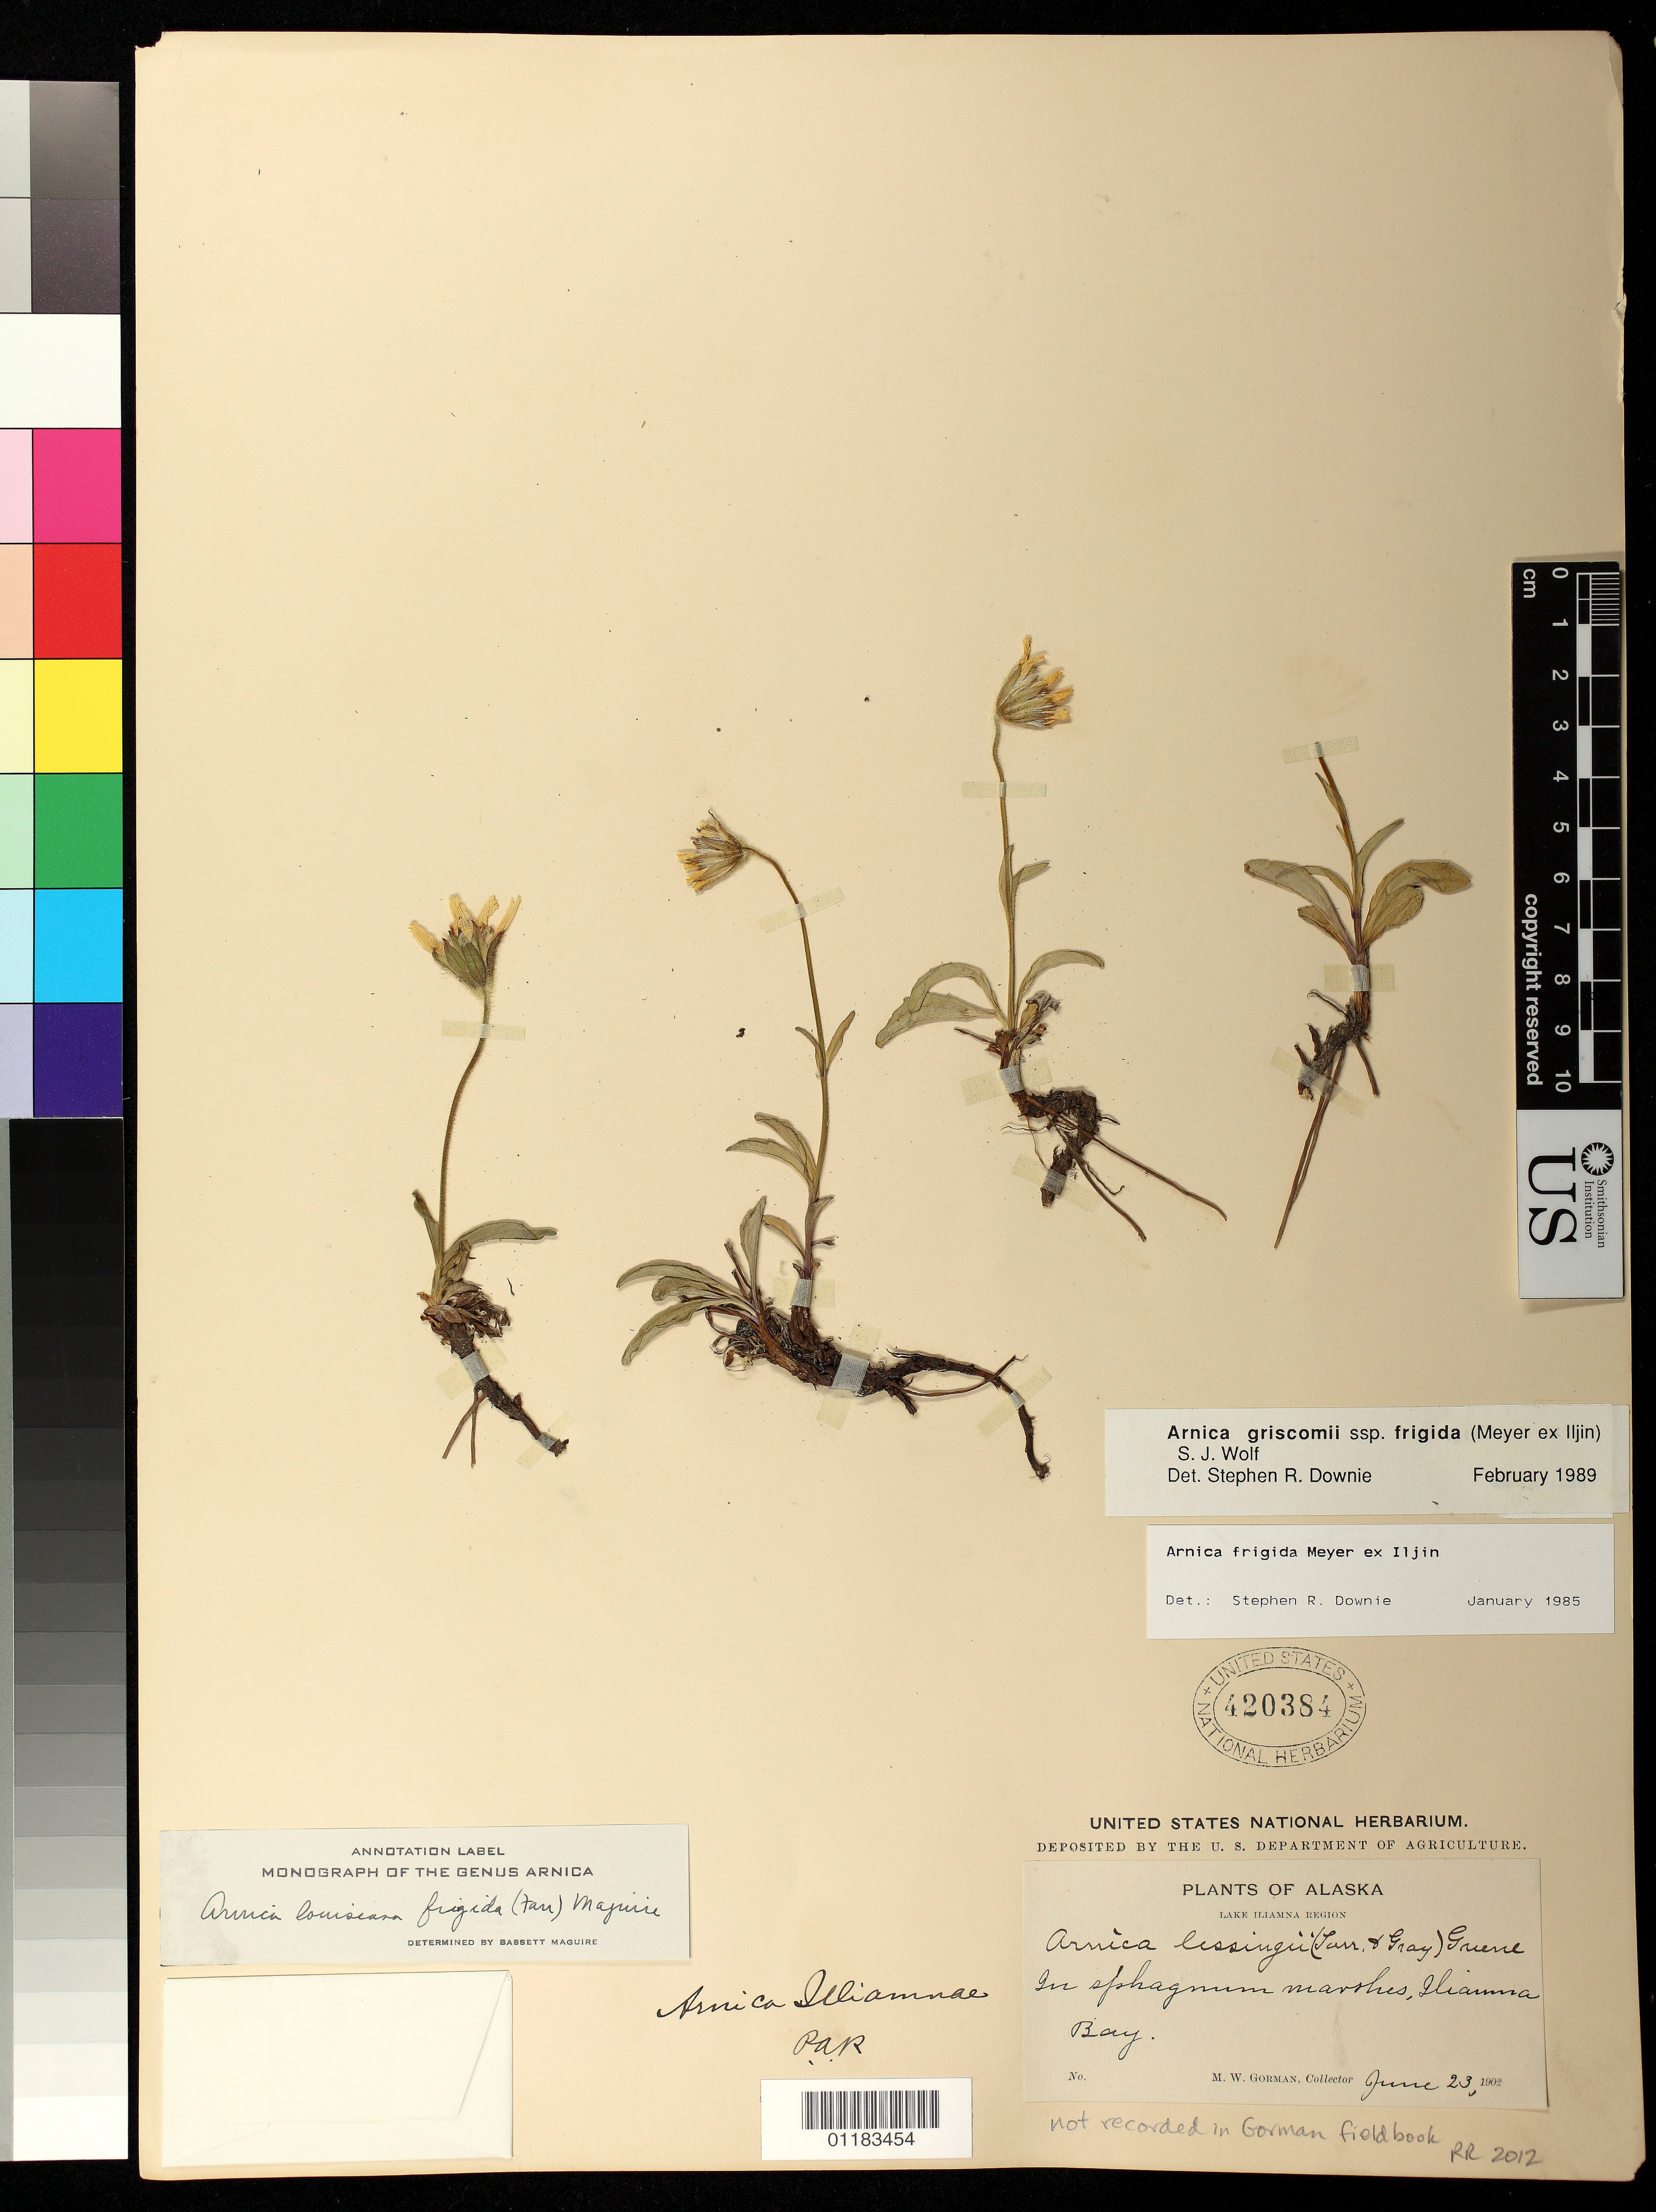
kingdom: Plantae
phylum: Tracheophyta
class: Magnoliopsida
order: Asterales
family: Asteraceae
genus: Arnica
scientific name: Arnica griscomii subsp. frigida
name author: (C.A. Mey. ex Iljin) S.J. Wolf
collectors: M. W. Gorman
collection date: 1902-06-23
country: United States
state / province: Alaska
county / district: Lake and Peninsula Borough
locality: Lake Iliamna Region. In sphagnum marshes, Iliamna Bay.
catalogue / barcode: US 420384